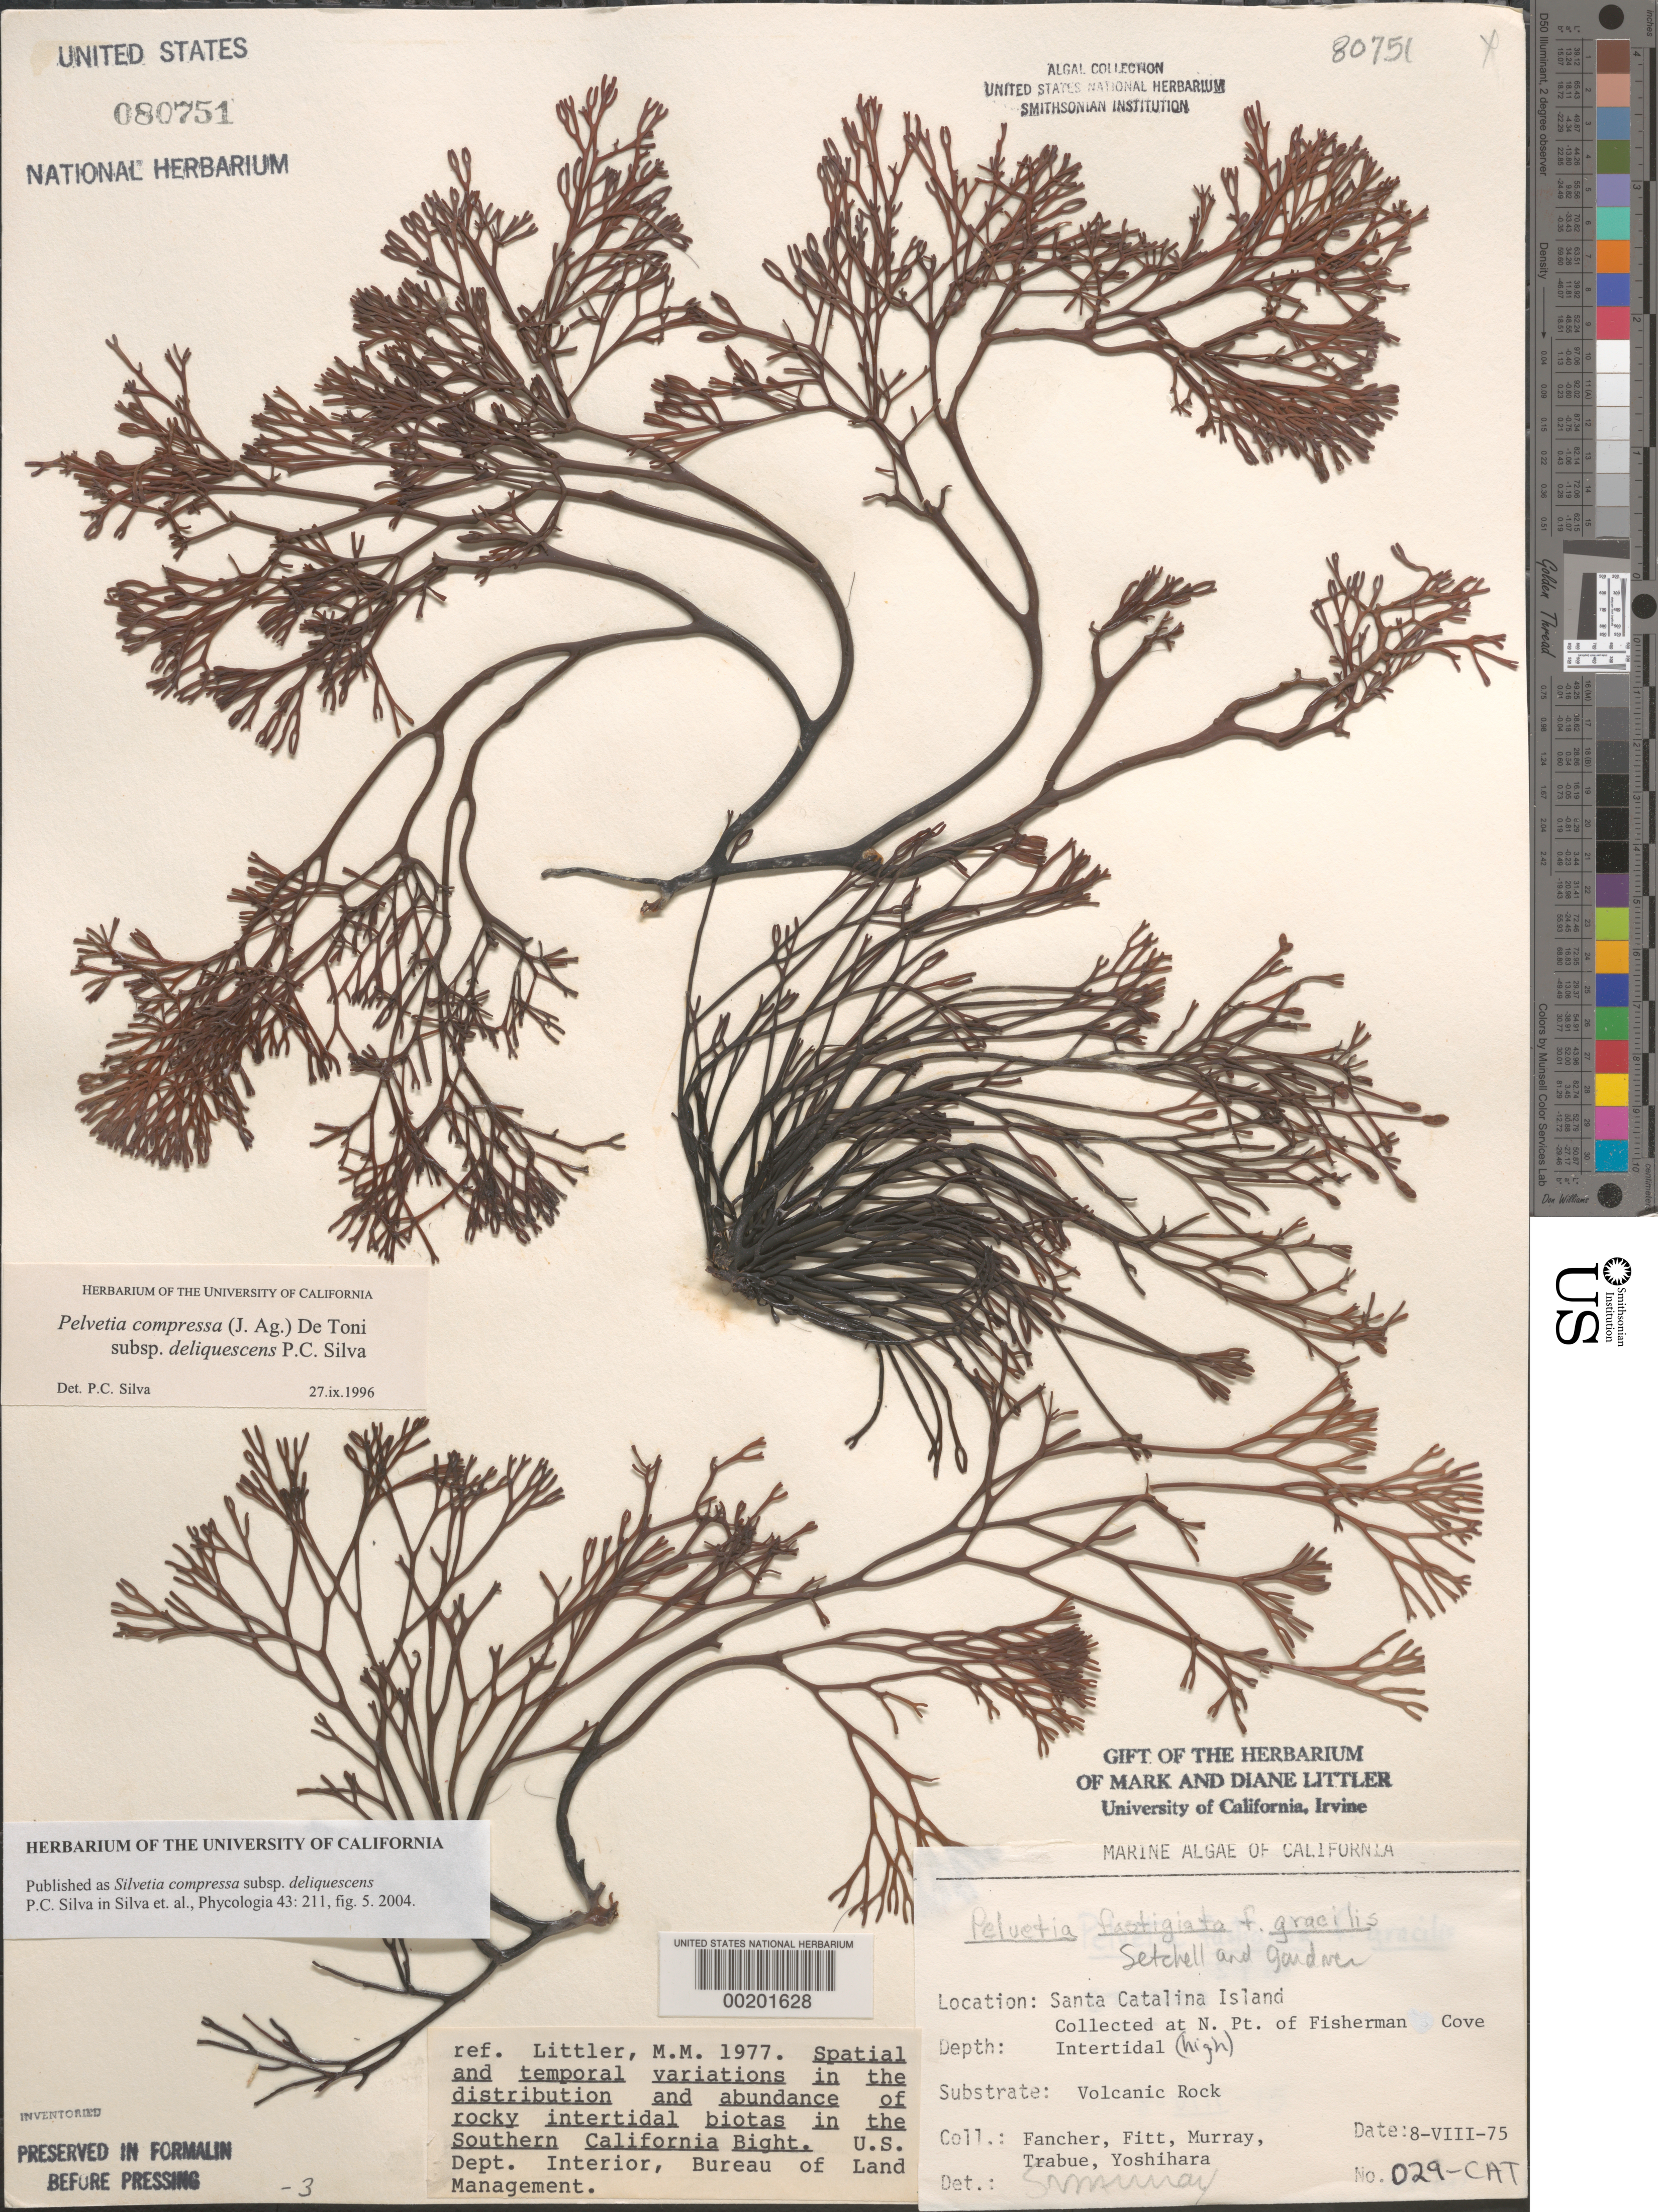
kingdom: Chromista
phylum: Ochrophyta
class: Phaeophyceae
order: Fucales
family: Fucaceae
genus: Silvetia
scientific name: Silvetia compressa subsp. deliquescens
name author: P.C. Silva in P.C. Silva et al.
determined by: Silva, P. C.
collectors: J. Fancher, W. Fitt, S. N. Murray, P. J. Trabue & K. Yoshihara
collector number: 029-CAT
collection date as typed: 08 Aug 1975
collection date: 1975-08-08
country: United States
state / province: California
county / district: Los Angeles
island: Santa Catalina Island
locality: Fishermen Cove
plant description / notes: BLM-SOCALBIGHT Rocky Intertidal Survey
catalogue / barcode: US 80751